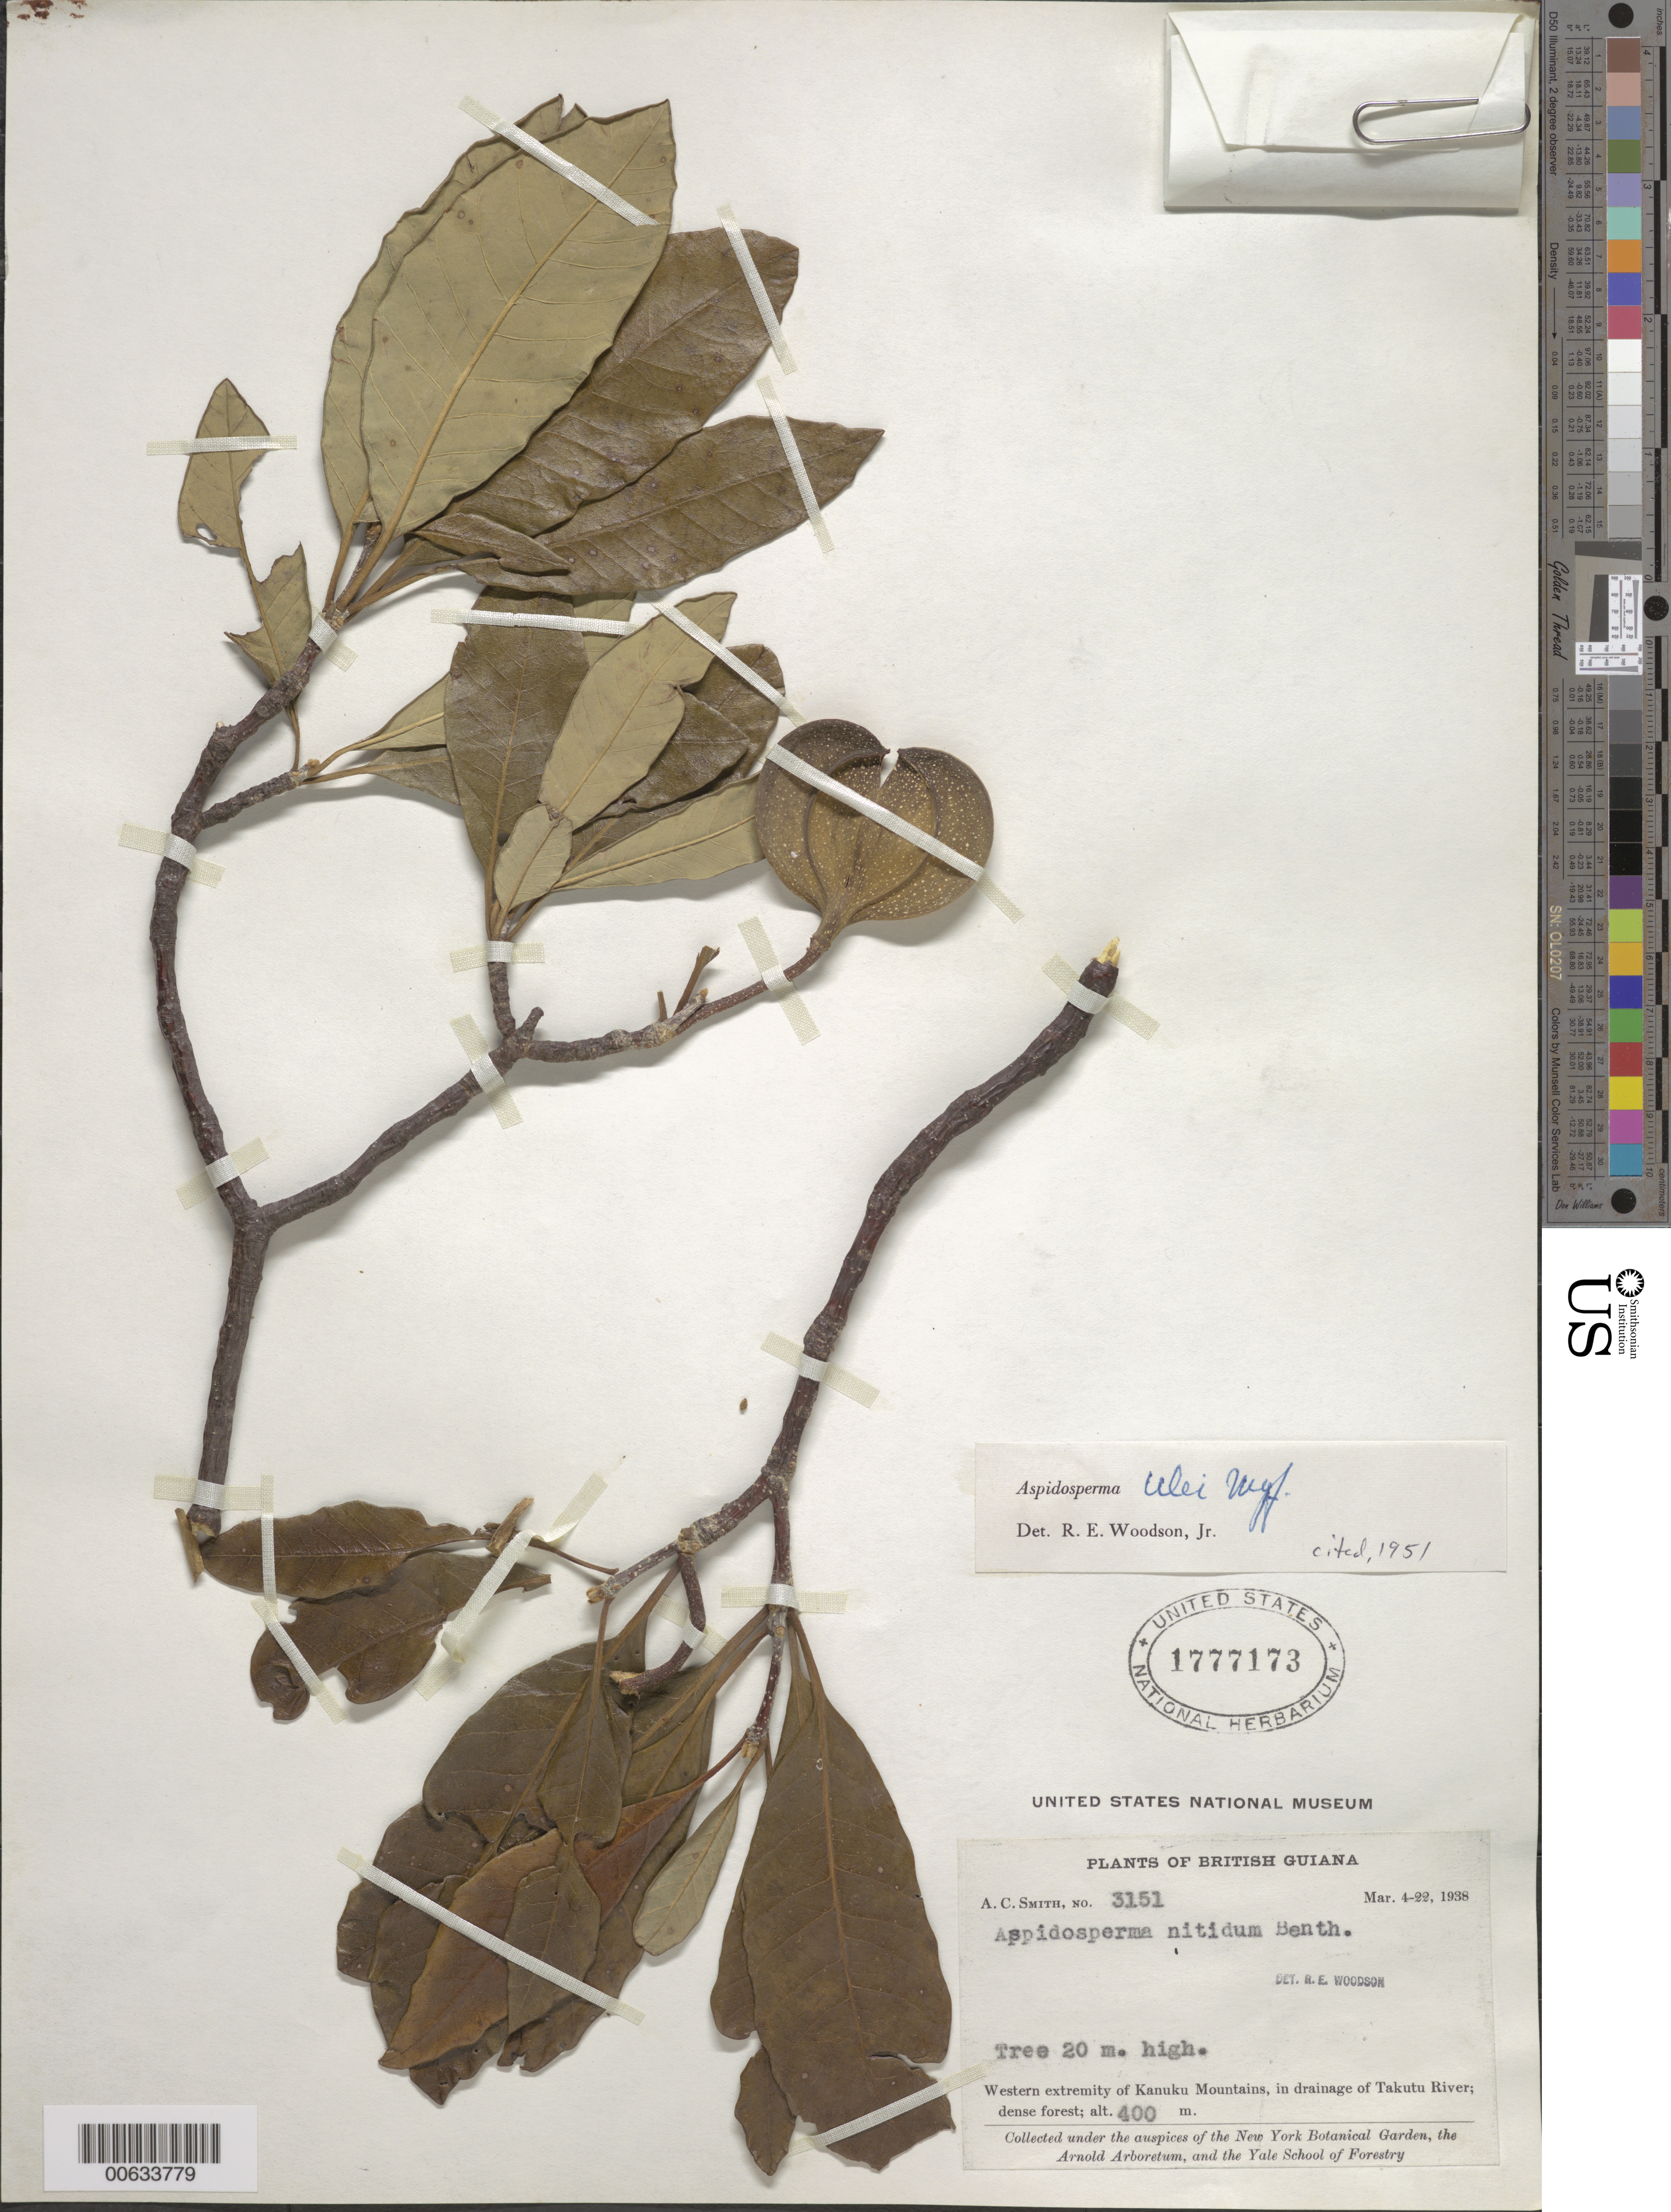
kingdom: Plantae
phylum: Tracheophyta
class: Magnoliopsida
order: Gentianales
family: Apocynaceae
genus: Aspidosperma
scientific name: Aspidosperma ulei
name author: Markgr.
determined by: Woodson, R. E., Jr.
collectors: A. C. Smith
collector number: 3151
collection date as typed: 4-Mar-38 to 22-Mar-38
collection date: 1938-03-04/1938-03-22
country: Guyana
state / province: U. Takutu-U. Essequibo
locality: Kanuku Mts., drainage of Takutu R., western extremity of Kanuku Mountains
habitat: Dense forest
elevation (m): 400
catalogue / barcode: US 1777173